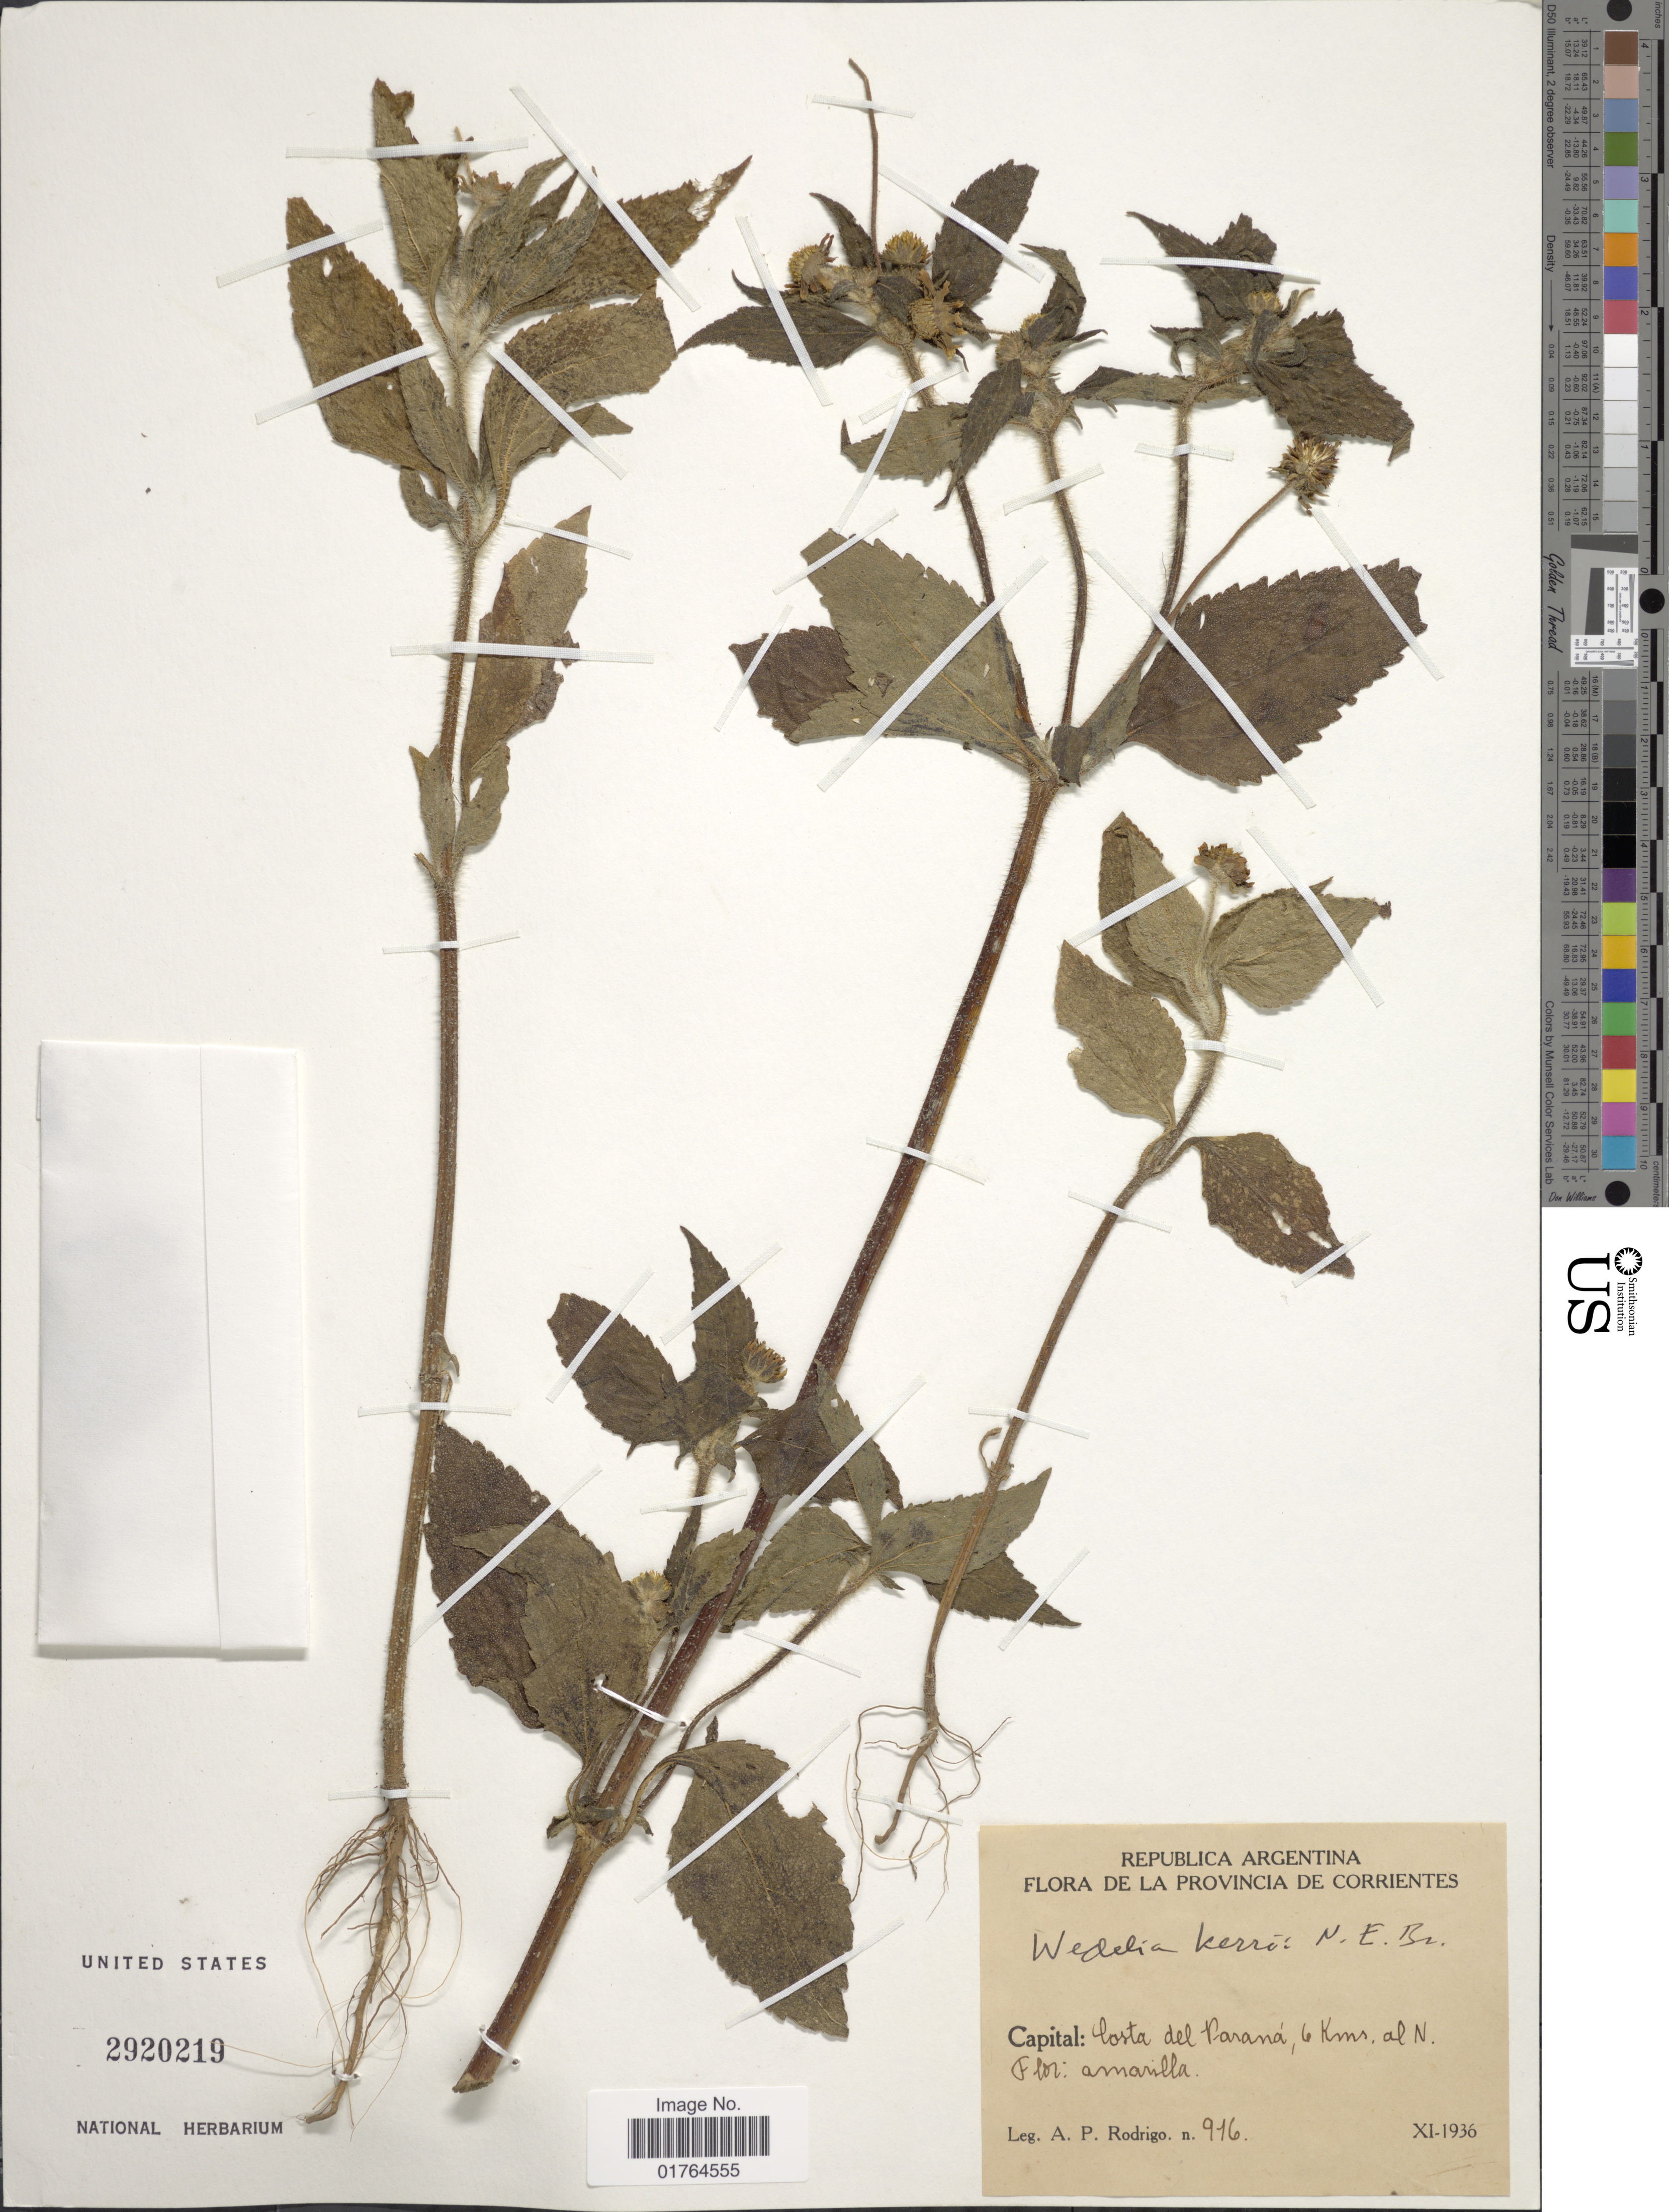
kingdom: Plantae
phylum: Tracheophyta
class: Magnoliopsida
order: Asterales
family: Asteraceae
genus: Wedelia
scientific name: Wedelia kerrii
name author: N.E. Br.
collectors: A. Rodrigo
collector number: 916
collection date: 1936-11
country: Argentina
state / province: Corrientes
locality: Republica Argentina, Costa del Parana, 6 kms al N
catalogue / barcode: US 2920219